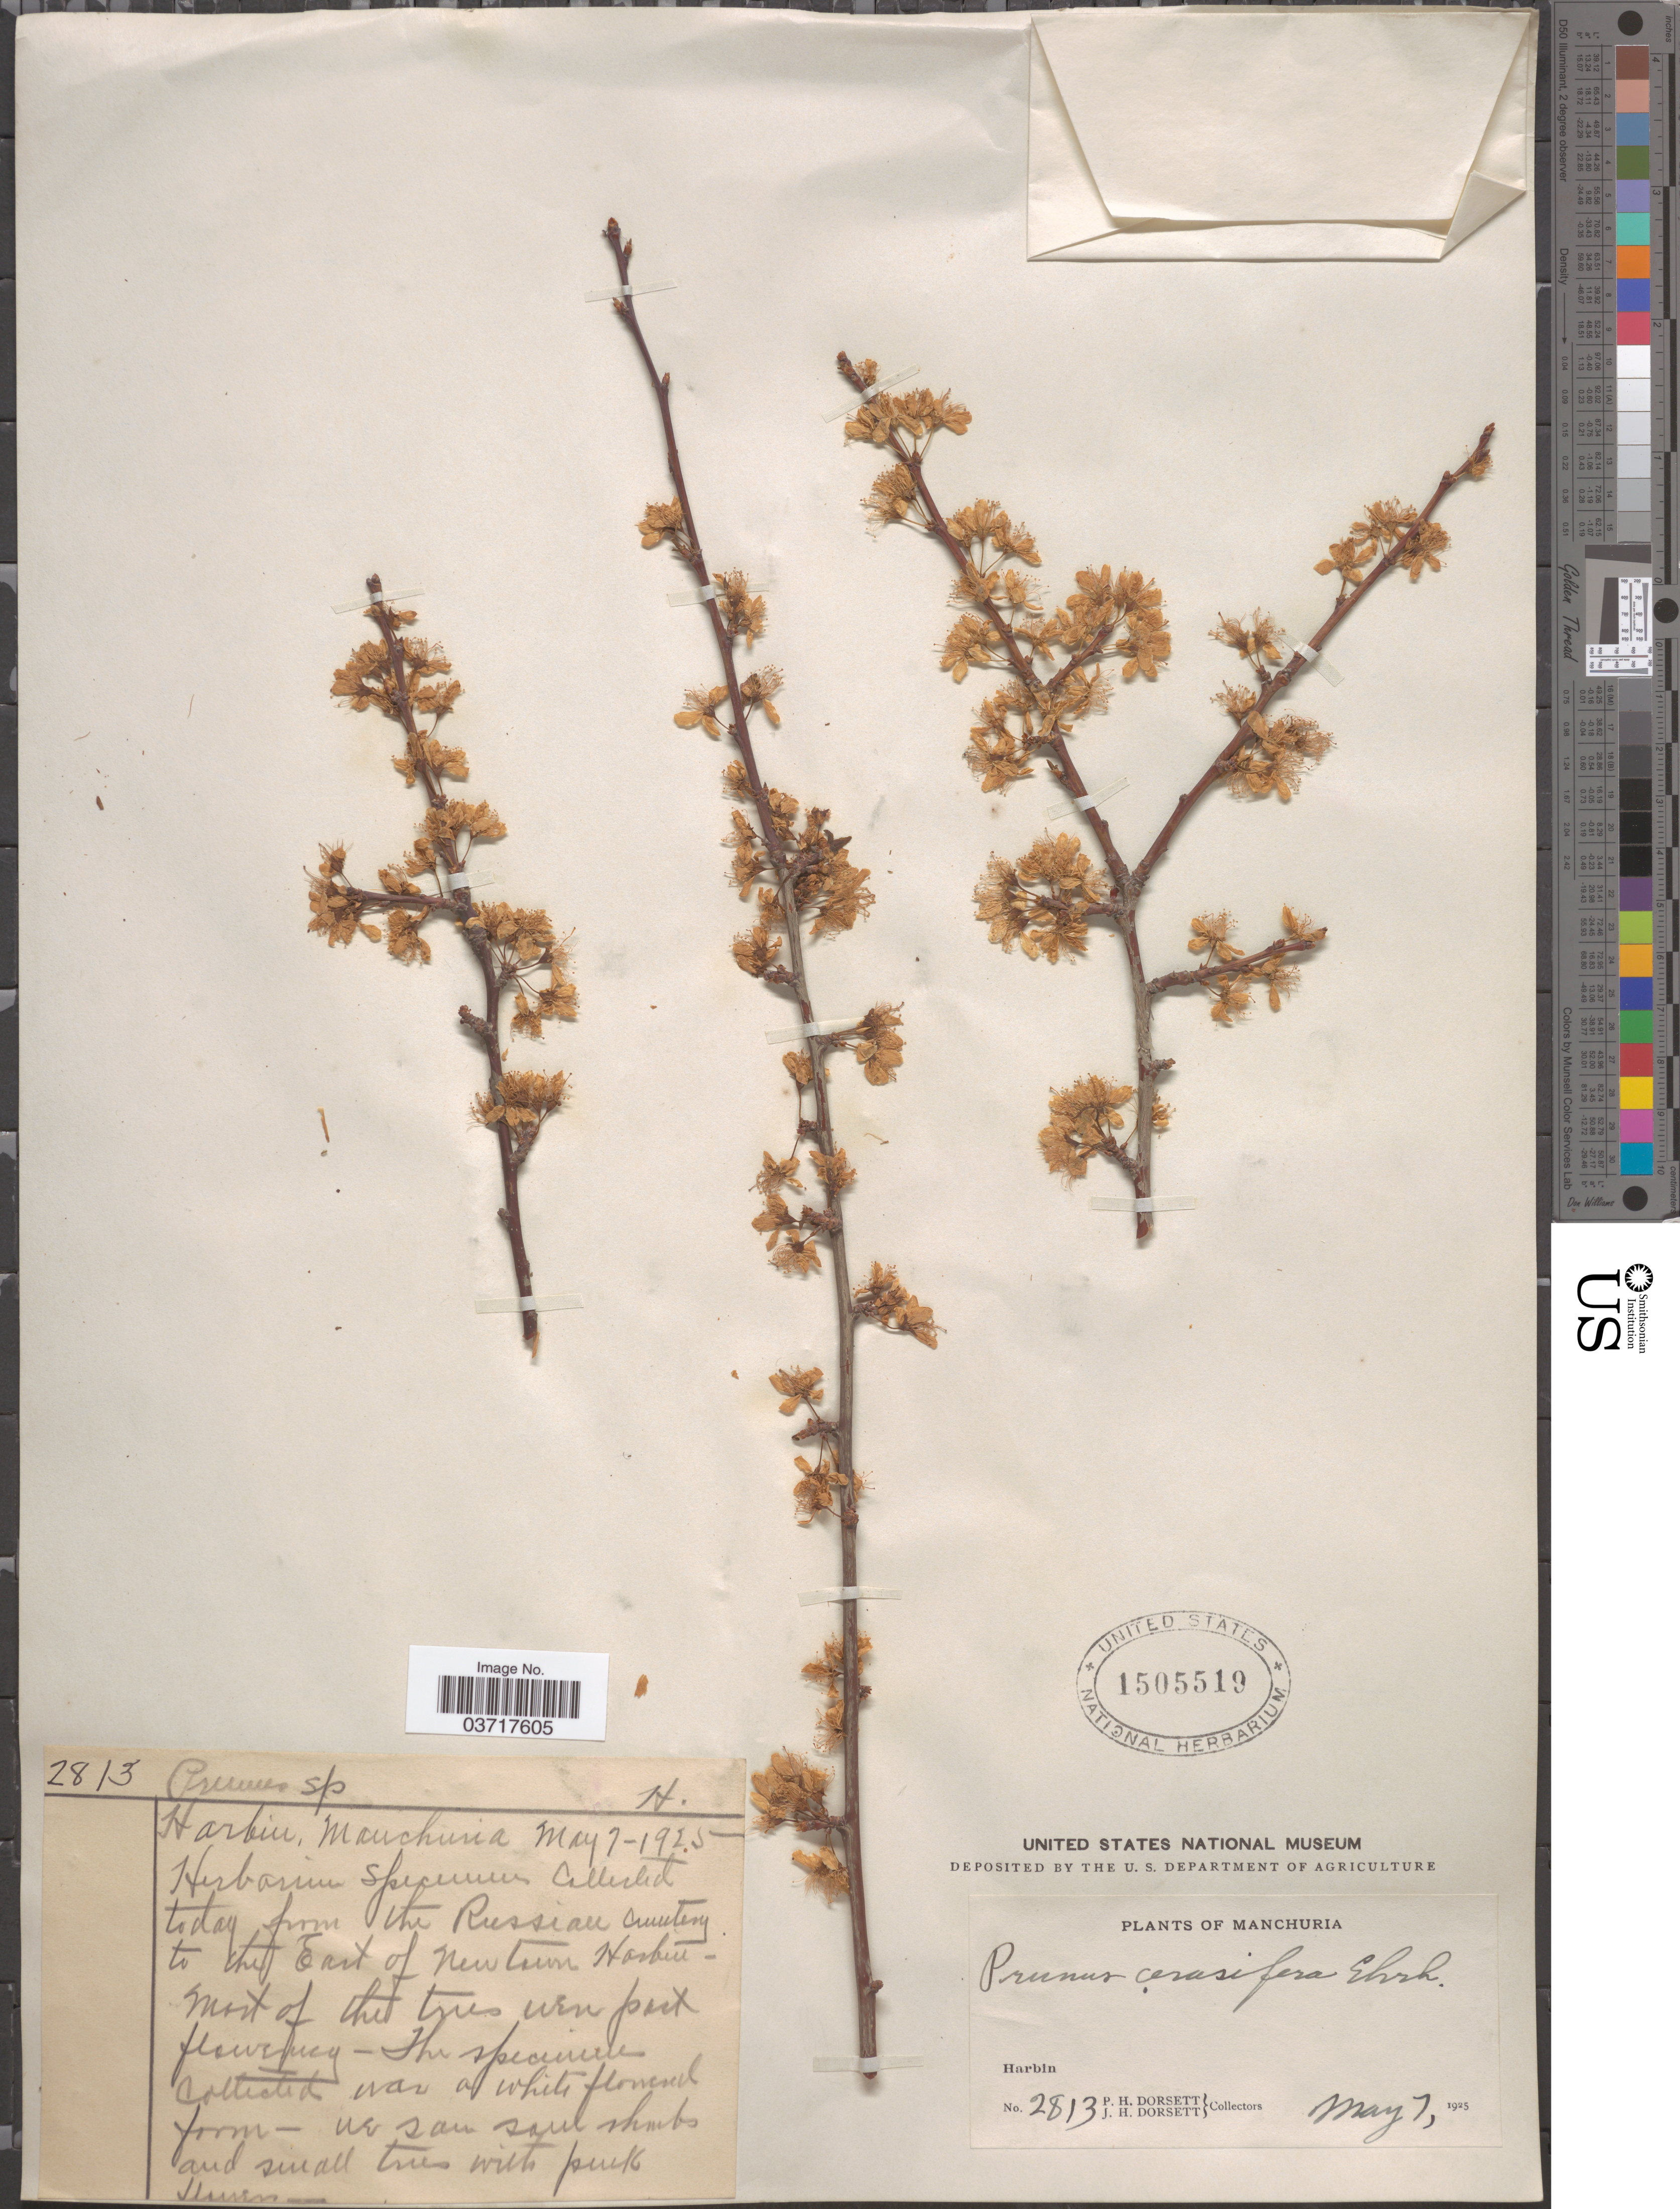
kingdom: Plantae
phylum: Tracheophyta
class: Magnoliopsida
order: Rosales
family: Rosaceae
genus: Prunus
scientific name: Prunus cerasifera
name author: Ehrh.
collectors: P. H. Dorsett & J. Dorsett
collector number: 2813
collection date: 1925-05-07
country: China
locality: Manchuria. Harbin. The Russian Cuintery to the East of Newtum Hashbiu. [interpreted] [unsure placement]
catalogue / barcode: US 1505519